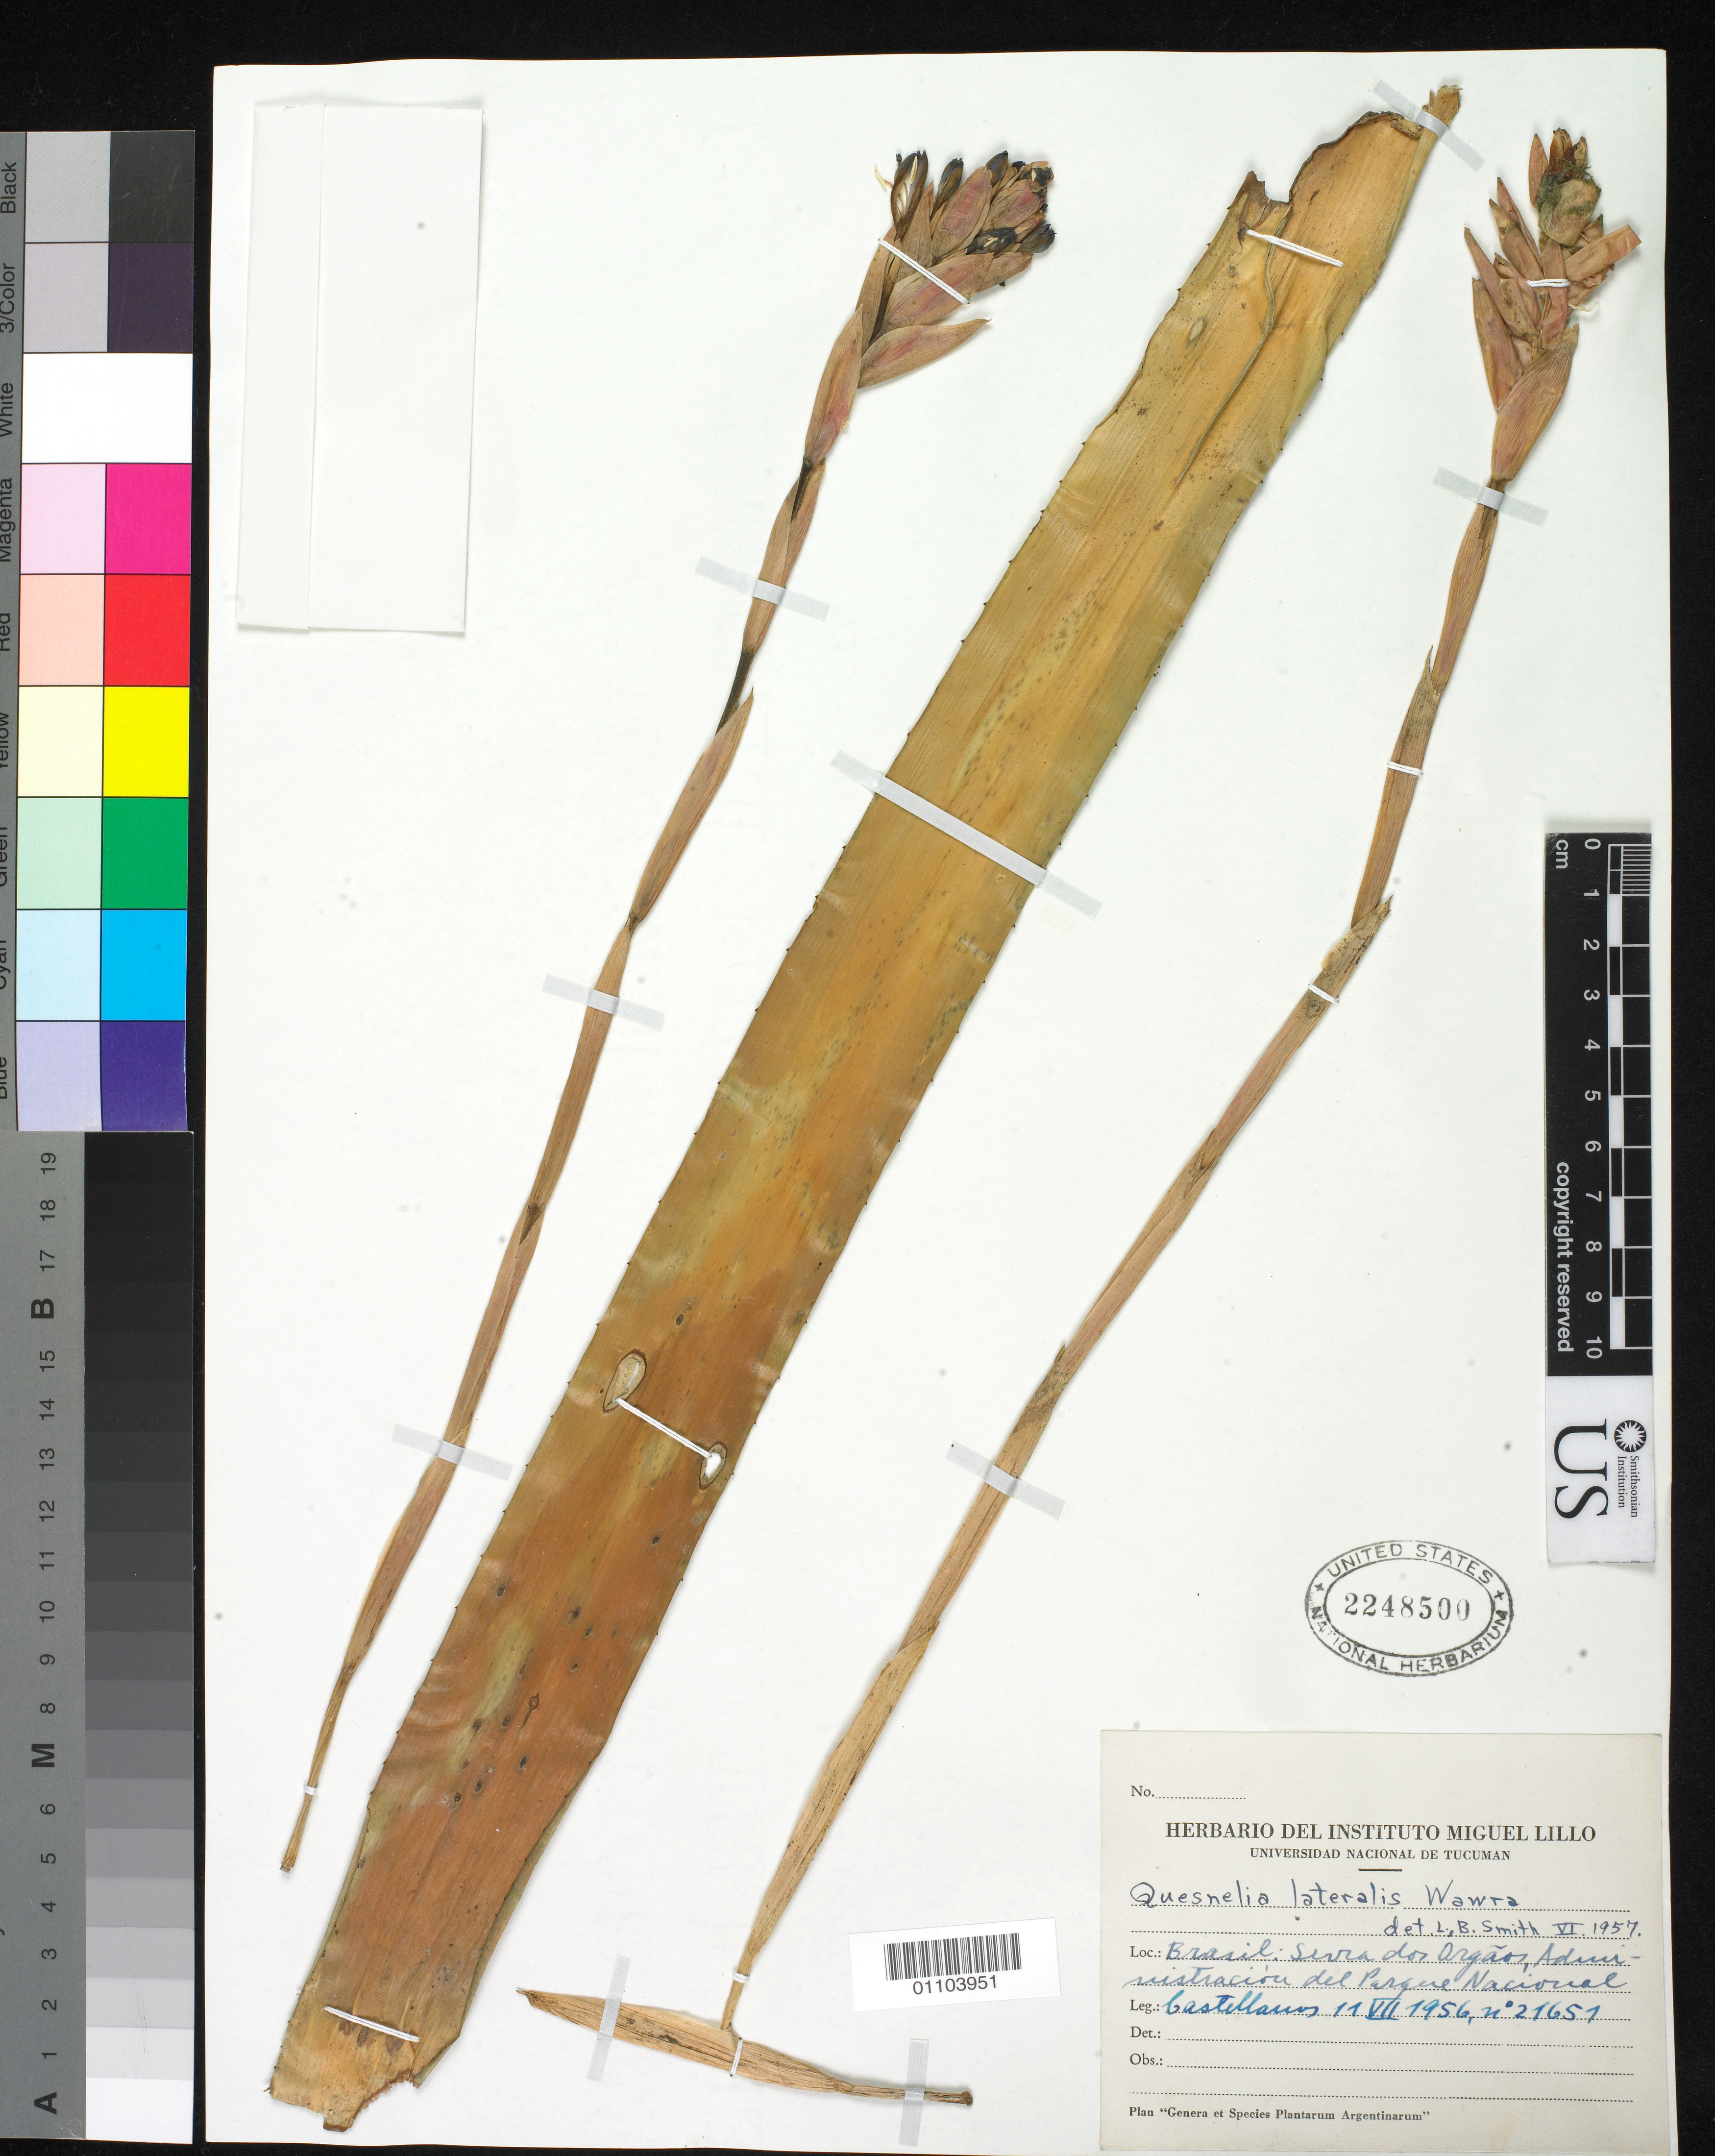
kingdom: Plantae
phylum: Tracheophyta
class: Liliopsida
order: Poales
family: Bromeliaceae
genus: Quesnelia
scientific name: Quesnelia lateralis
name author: Wawra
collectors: A. Castellanos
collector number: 21651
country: Brazil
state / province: Rio de Janeiro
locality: Serra dos Orgaos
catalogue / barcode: US 2248500